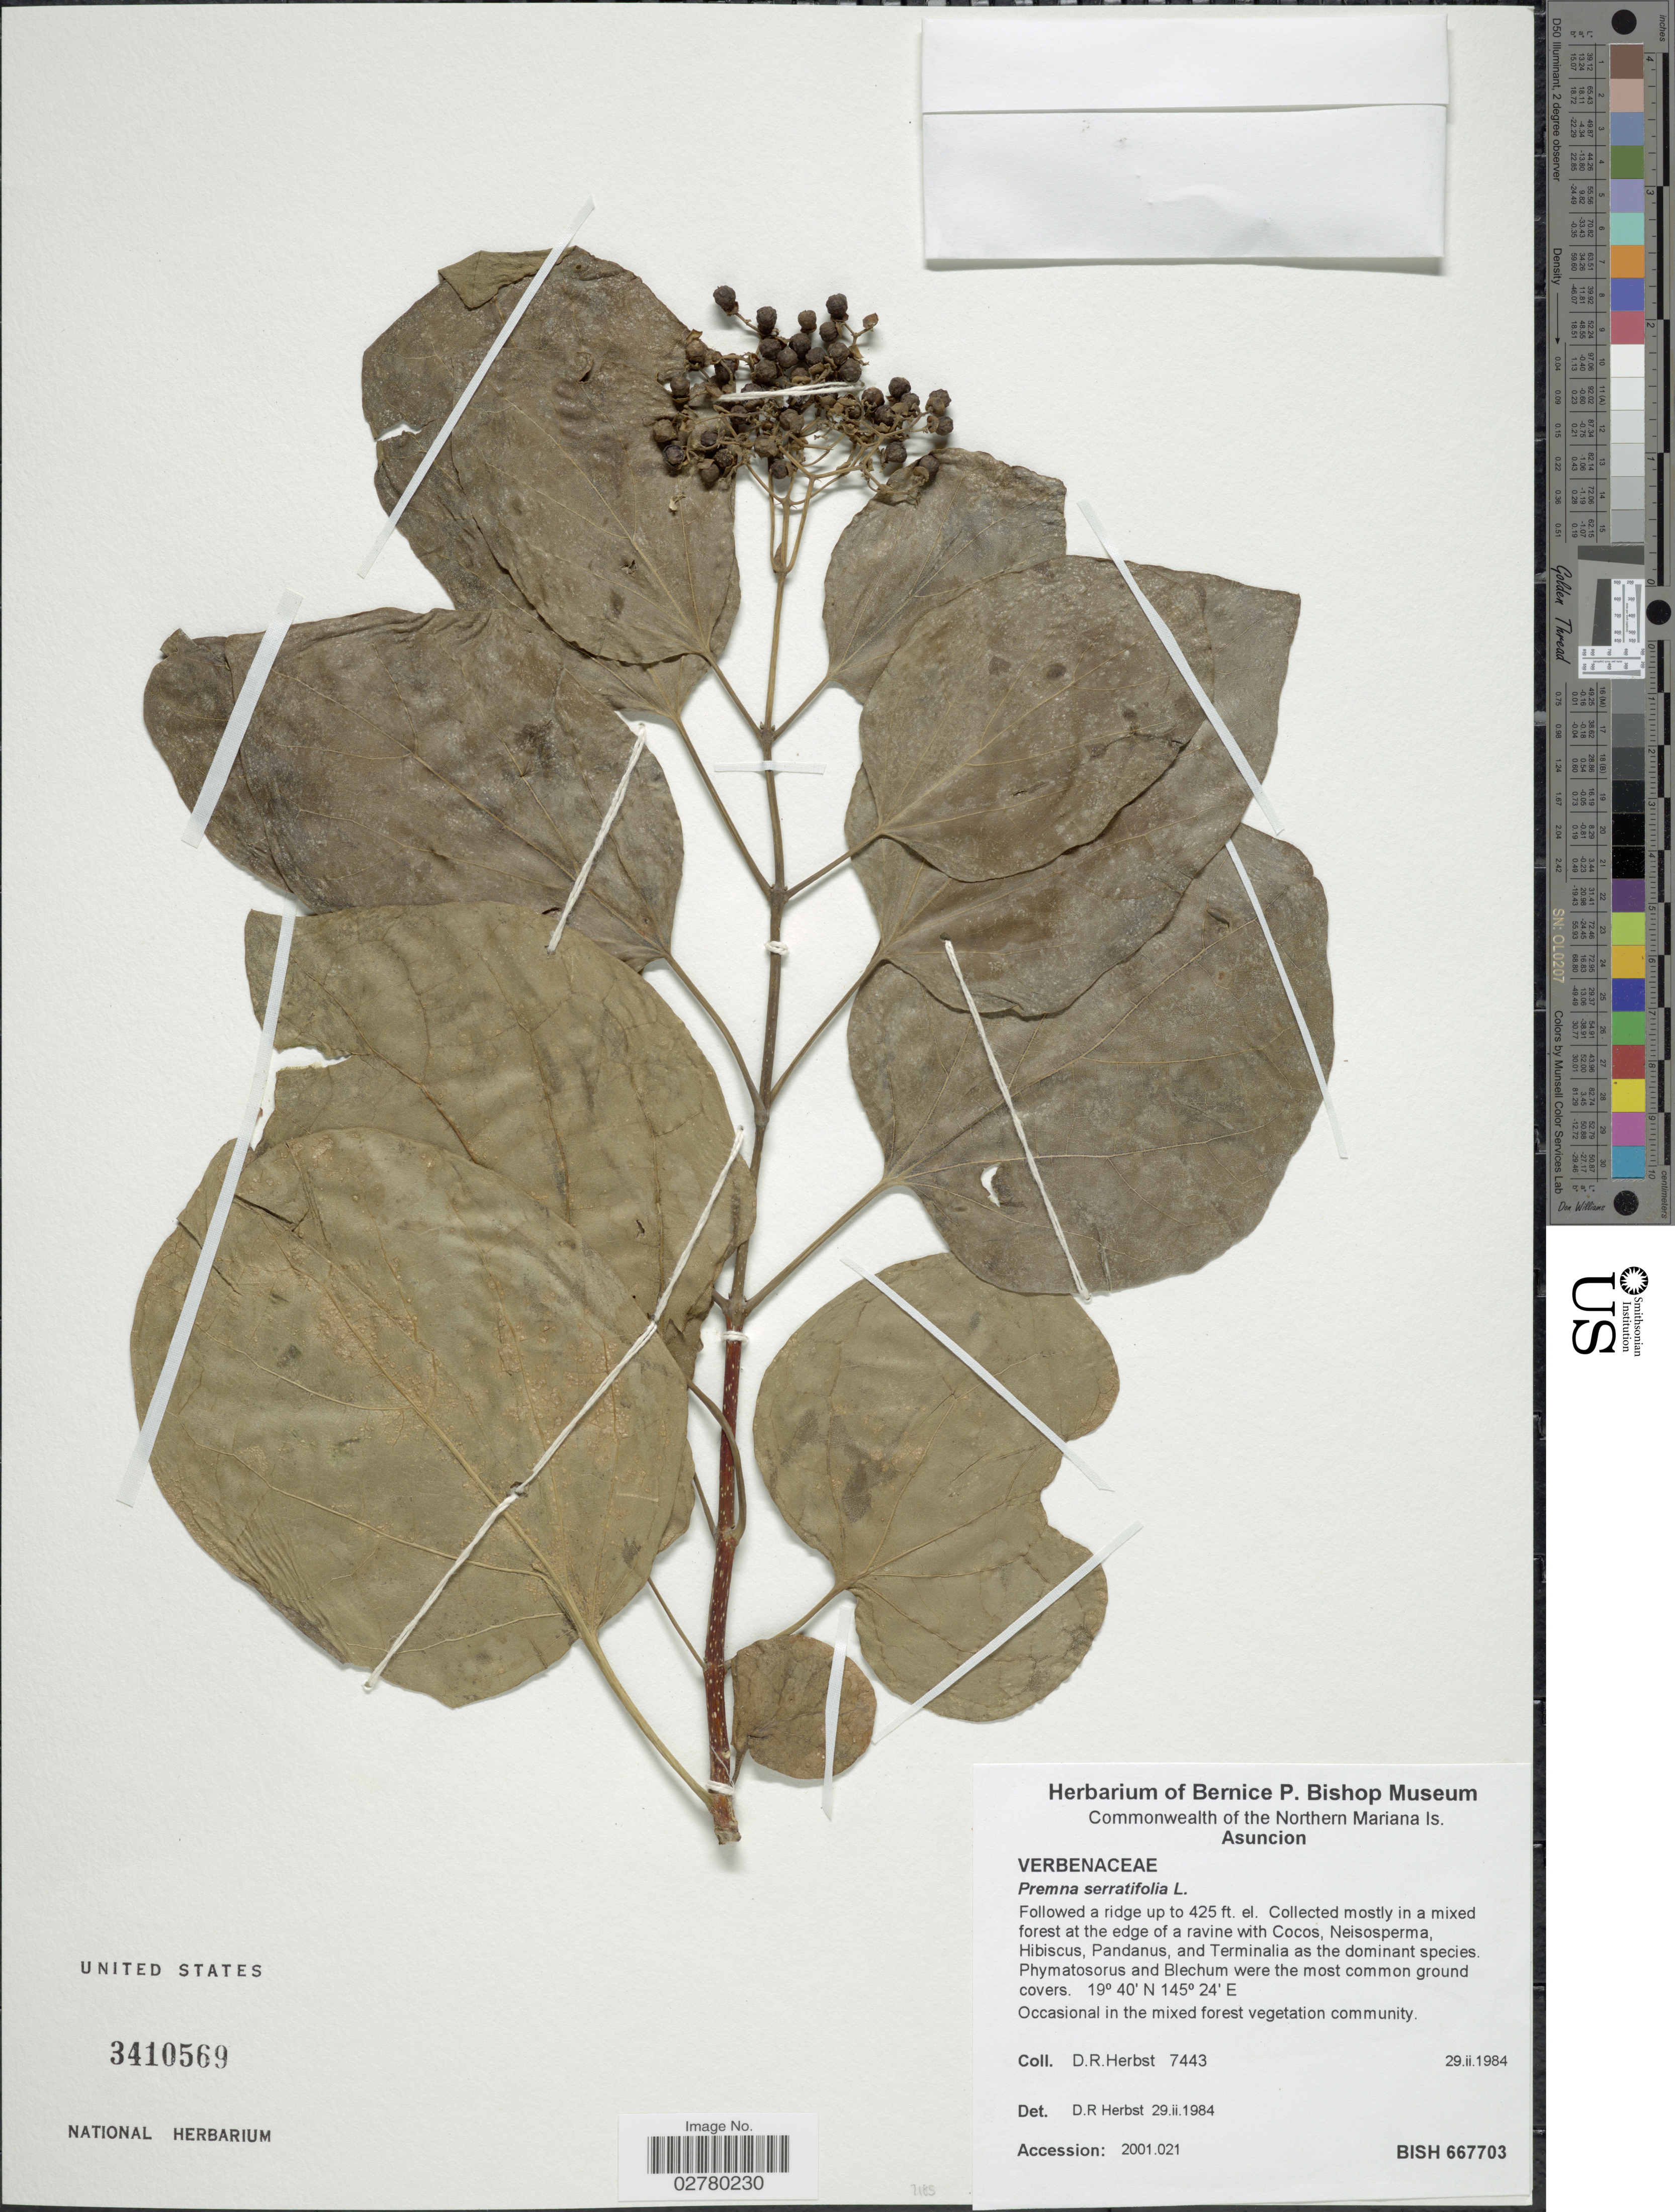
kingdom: Plantae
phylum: Tracheophyta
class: Magnoliopsida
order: Lamiales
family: Lamiaceae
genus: Premna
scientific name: Premna serratifolia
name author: L.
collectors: D. R. Herbst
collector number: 7443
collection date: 1984-02-29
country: Northern Mariana Islands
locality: Asuncion.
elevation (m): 130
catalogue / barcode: US 3410569